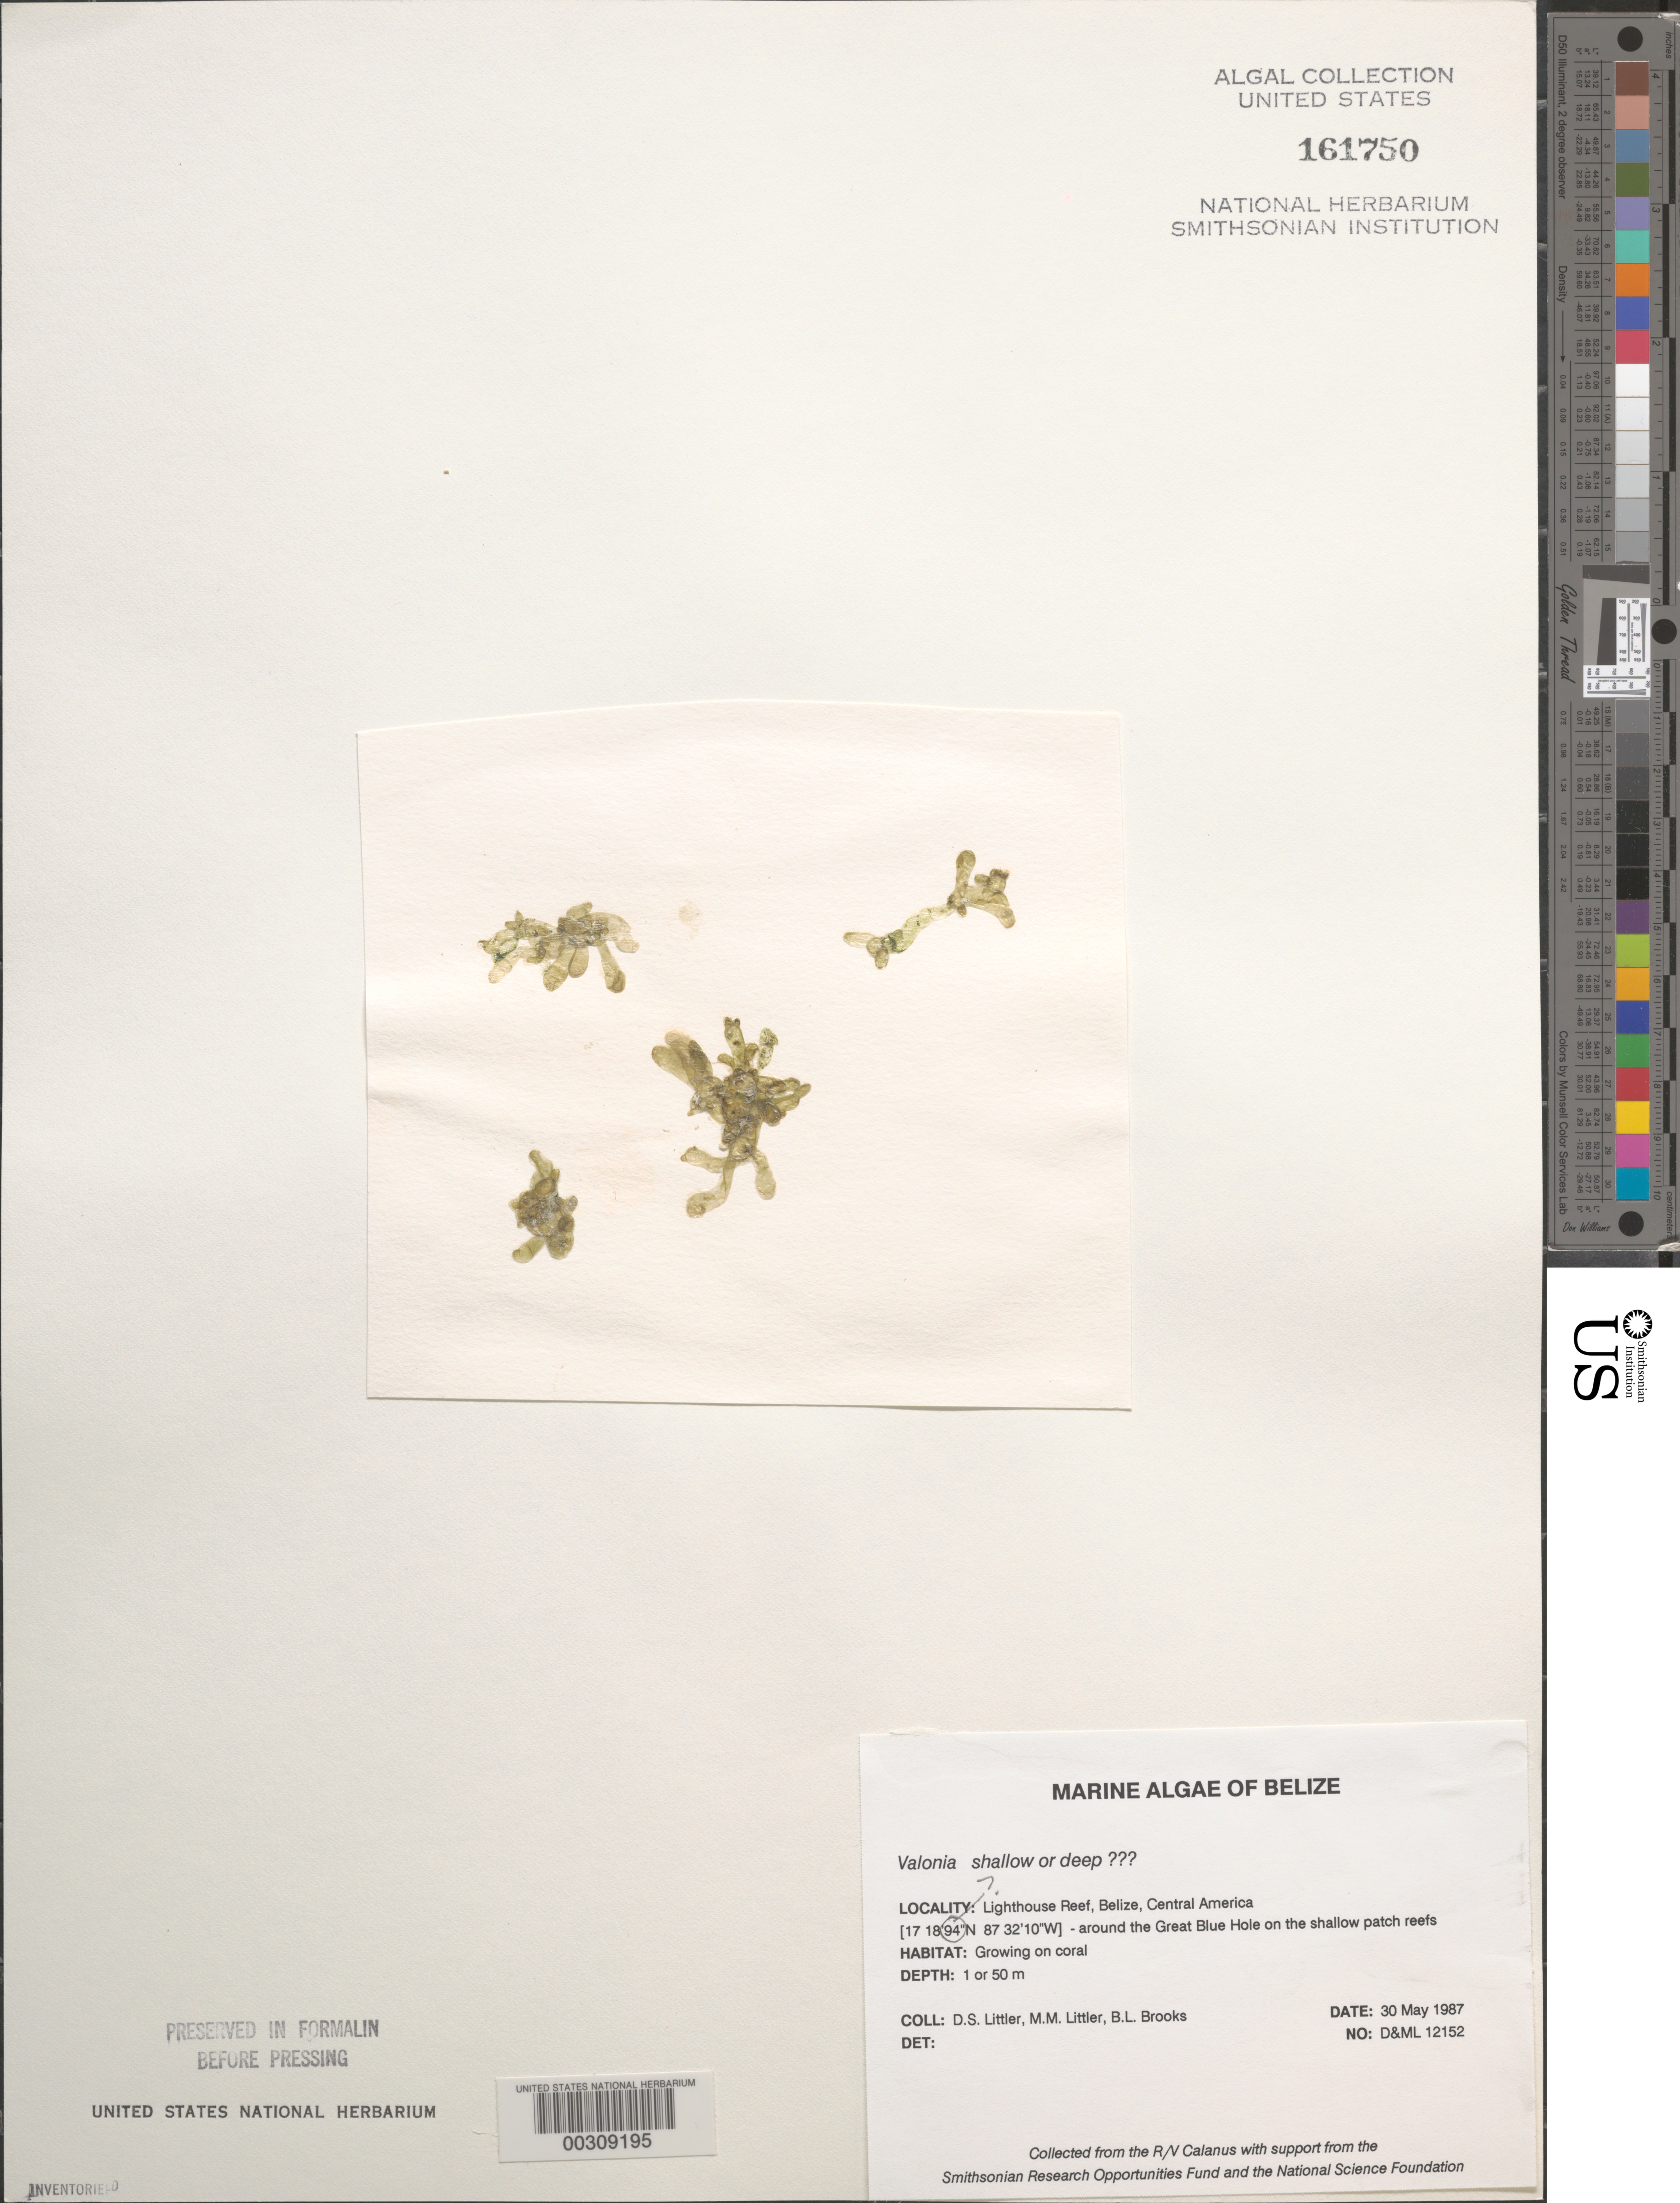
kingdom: Plantae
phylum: Chlorophyta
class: Ulvophyceae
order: Siphonocladales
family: Valoniaceae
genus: Valonia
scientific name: Valonia sp.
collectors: D. S. Littler, M. M. Littler & B. Brooks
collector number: D&ML 12152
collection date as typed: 30 May 1987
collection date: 1987-05-30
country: Belize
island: Lighthouse Reef Atoll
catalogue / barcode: US 161750